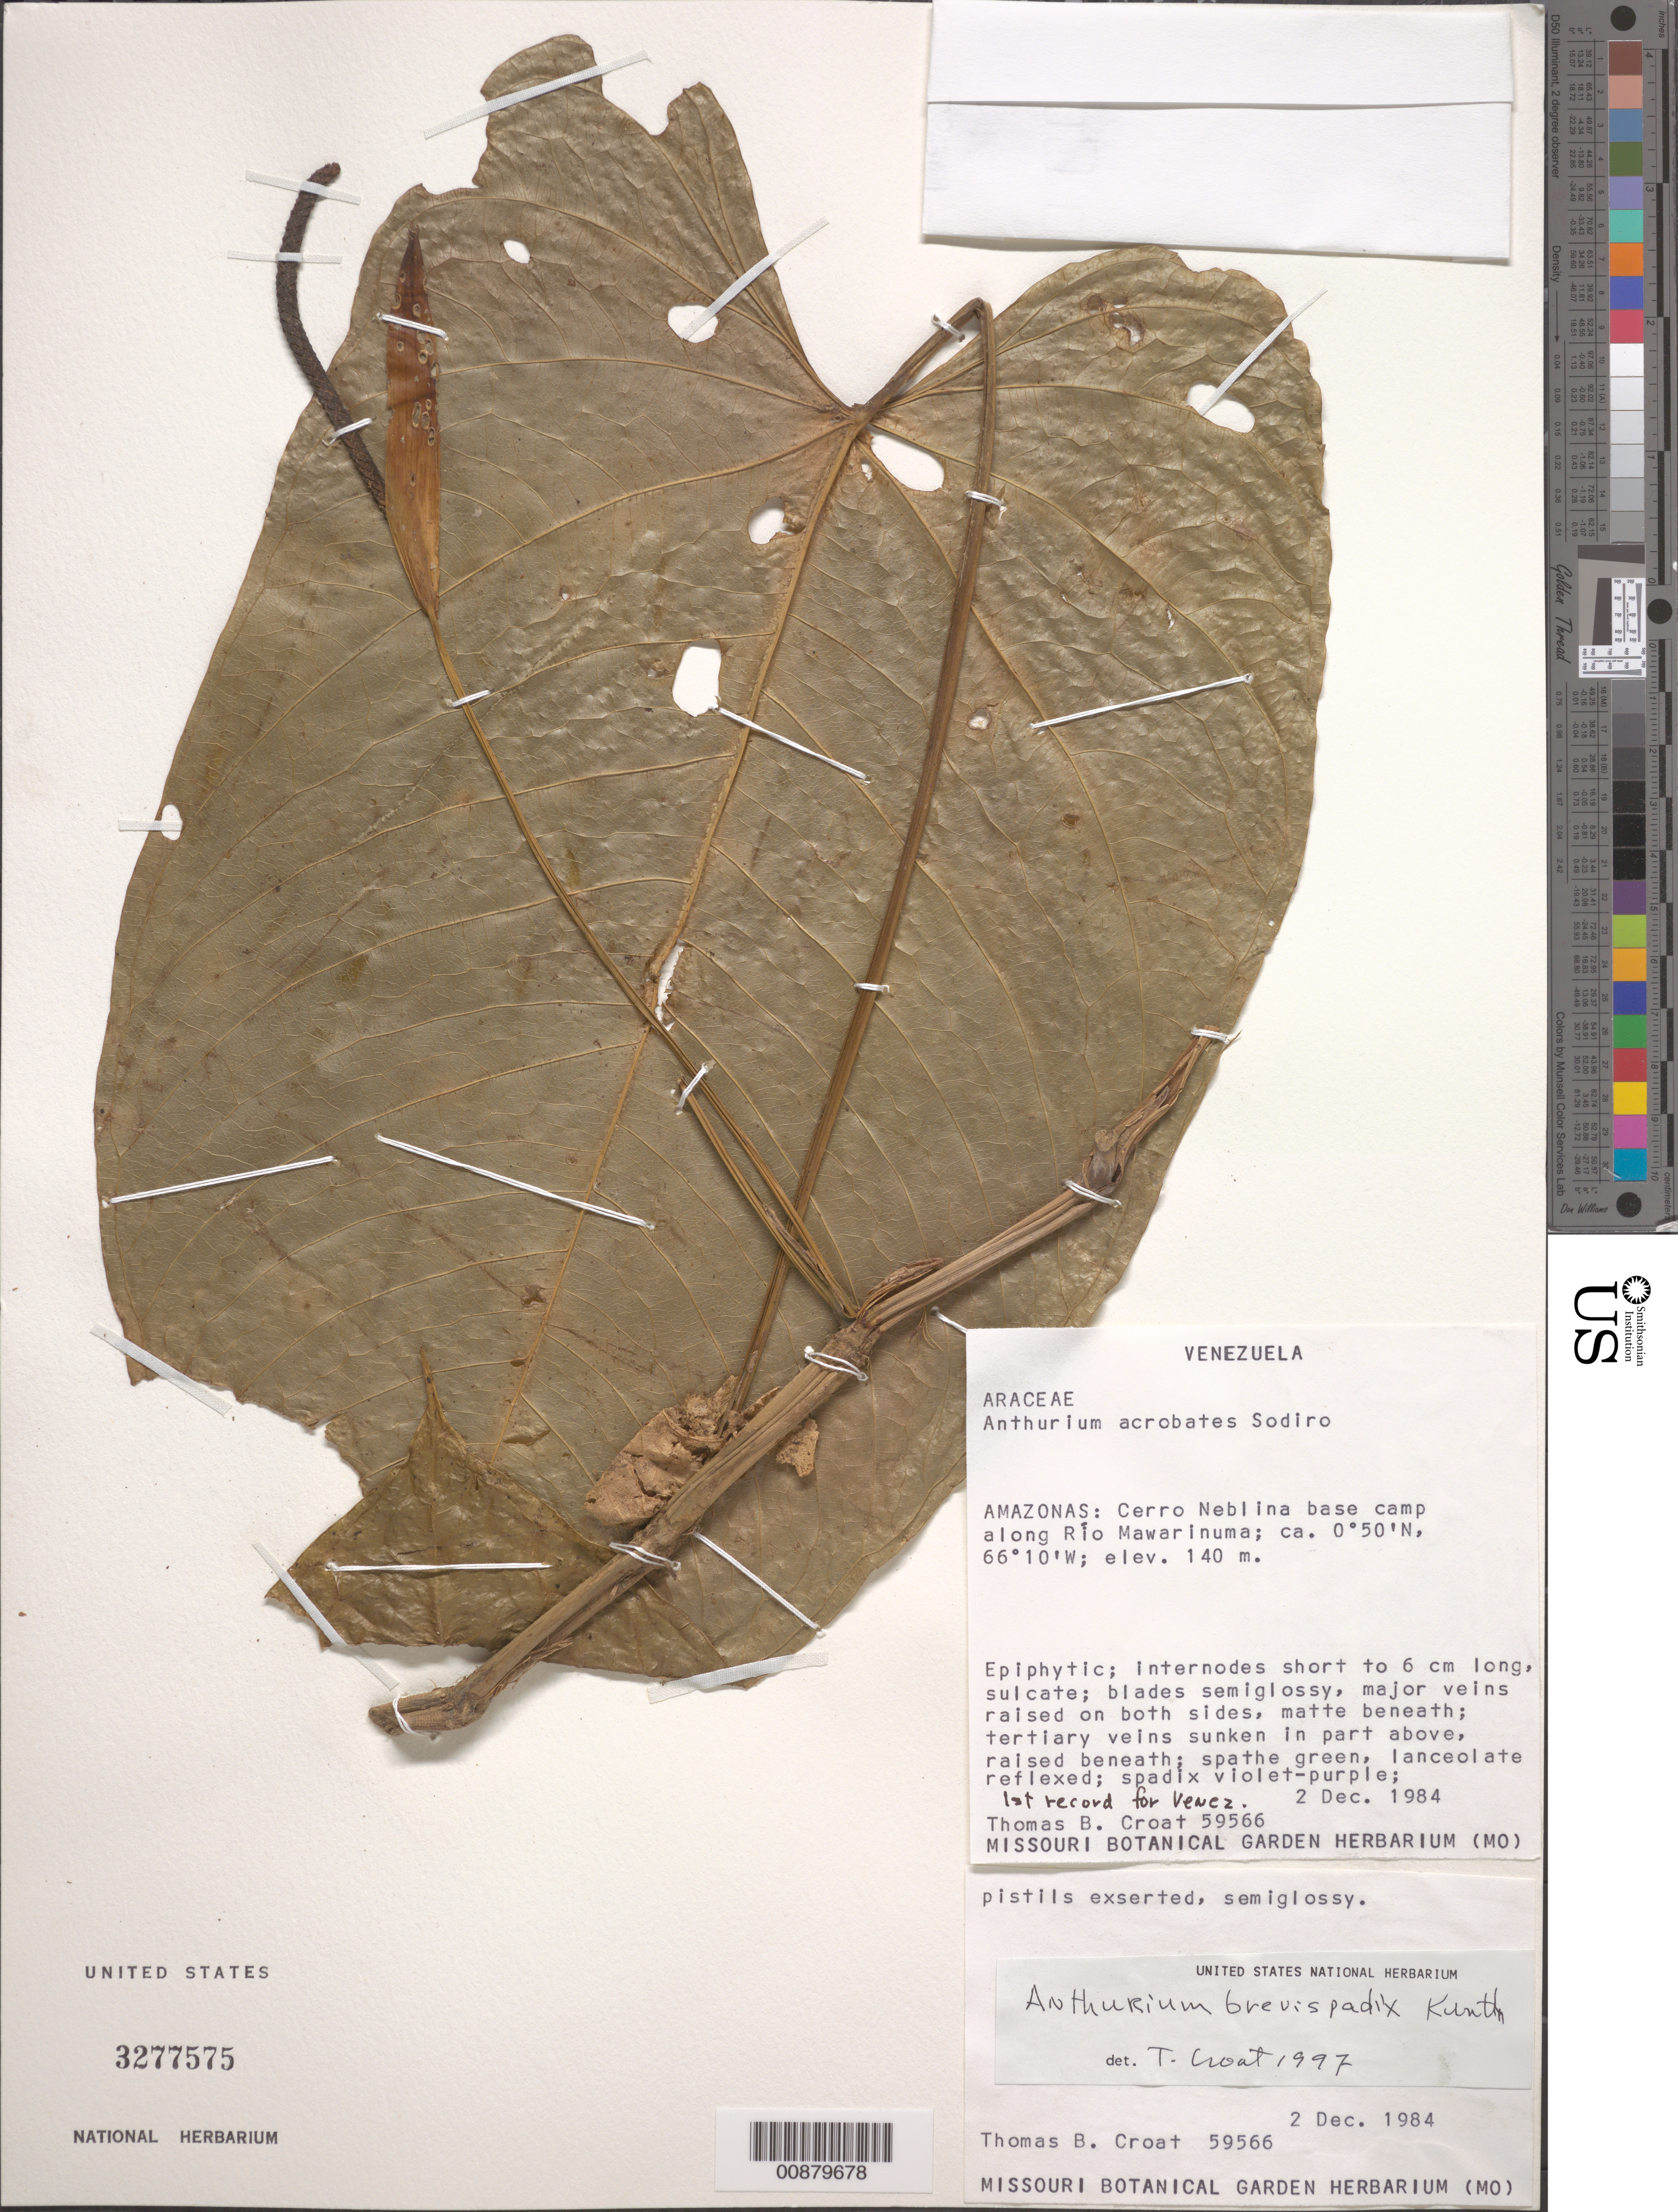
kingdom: Plantae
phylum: Tracheophyta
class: Liliopsida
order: Alismatales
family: Araceae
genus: Anthurium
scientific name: Anthurium brevispadix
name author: Croat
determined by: Croat, Thomas B., Missouri Botanical Garden (MO)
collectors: T. B. Croat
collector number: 59566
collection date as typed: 2-Dec-84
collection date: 1984-12-02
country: Venezuela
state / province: Amazonas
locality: Cerro Neblina Base Camp, along Río Mawarinuma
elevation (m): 140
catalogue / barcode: US 3277575